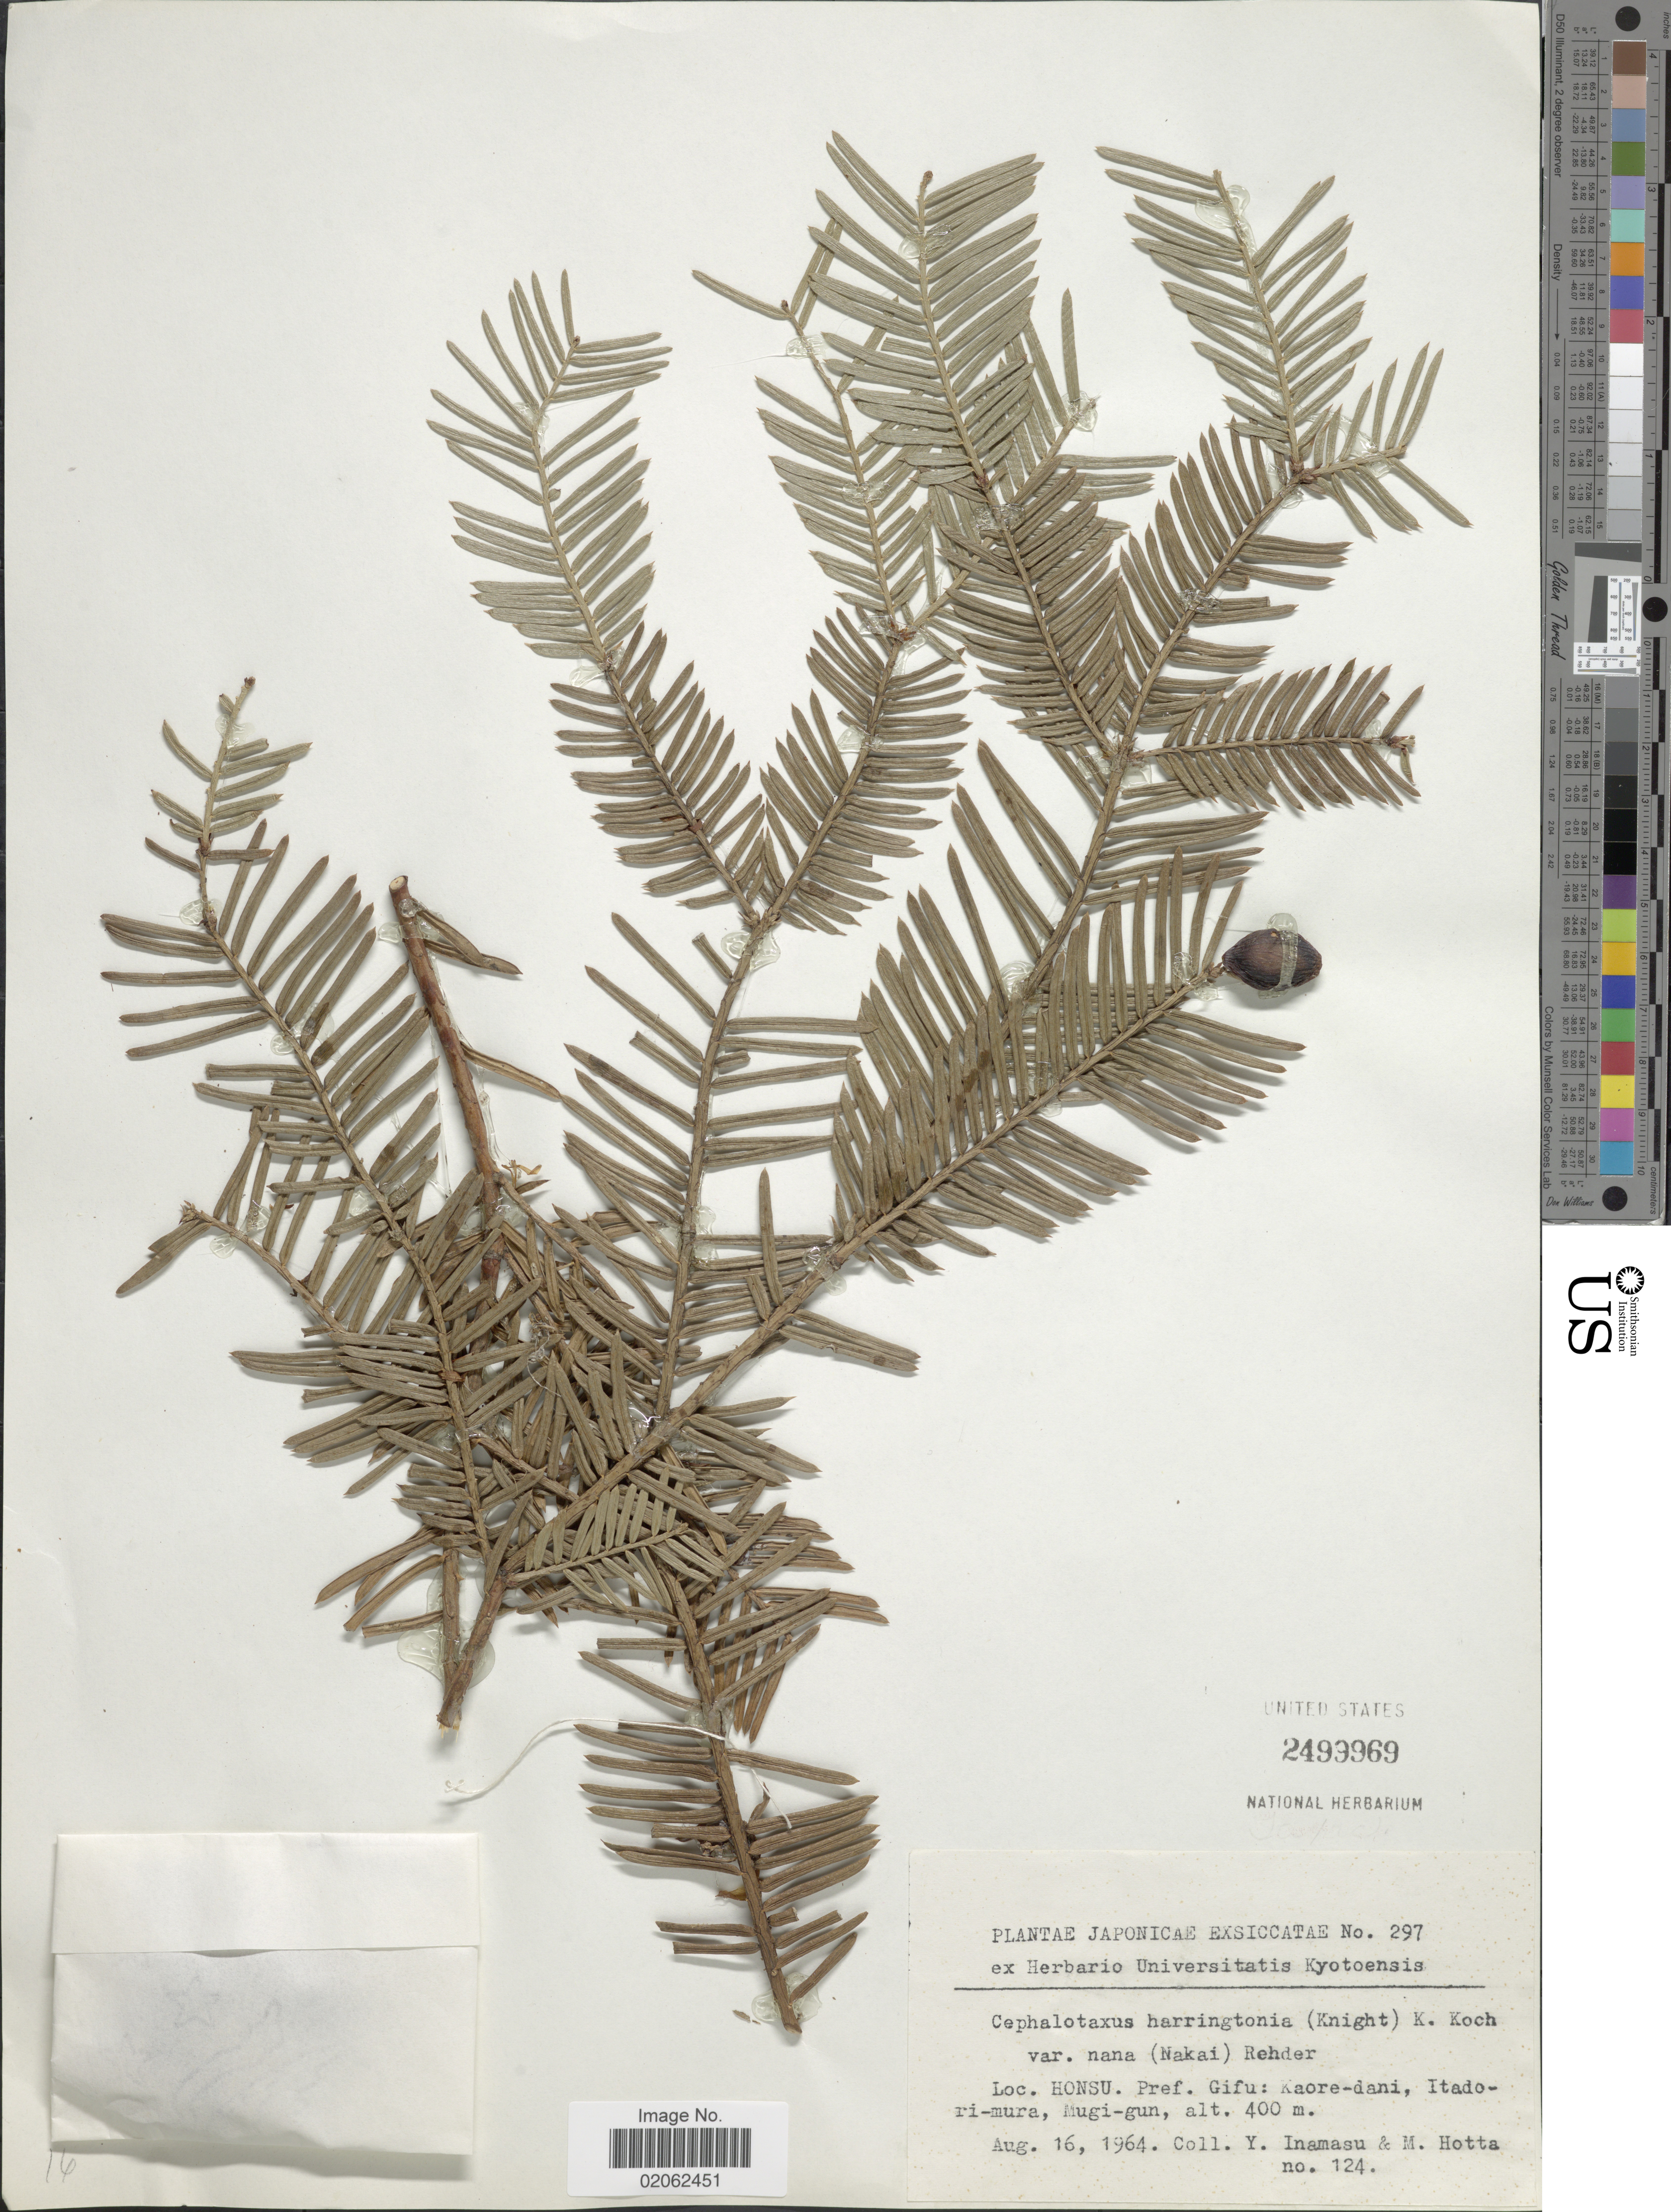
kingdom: Plantae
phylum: Tracheophyta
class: Pinopsida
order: Pinales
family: Cephalotaxaceae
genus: Cephalotaxus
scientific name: Cephalotaxus harringtonia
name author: (Knight) K. Koch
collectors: Y. Inamasu & M. Hotta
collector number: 124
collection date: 1964-08-16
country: Japan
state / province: Gihu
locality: Honshu. Pref. Gifu: Kaore-dani, Itadori-mura, Mugi-gun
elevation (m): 400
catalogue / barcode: US 2499969